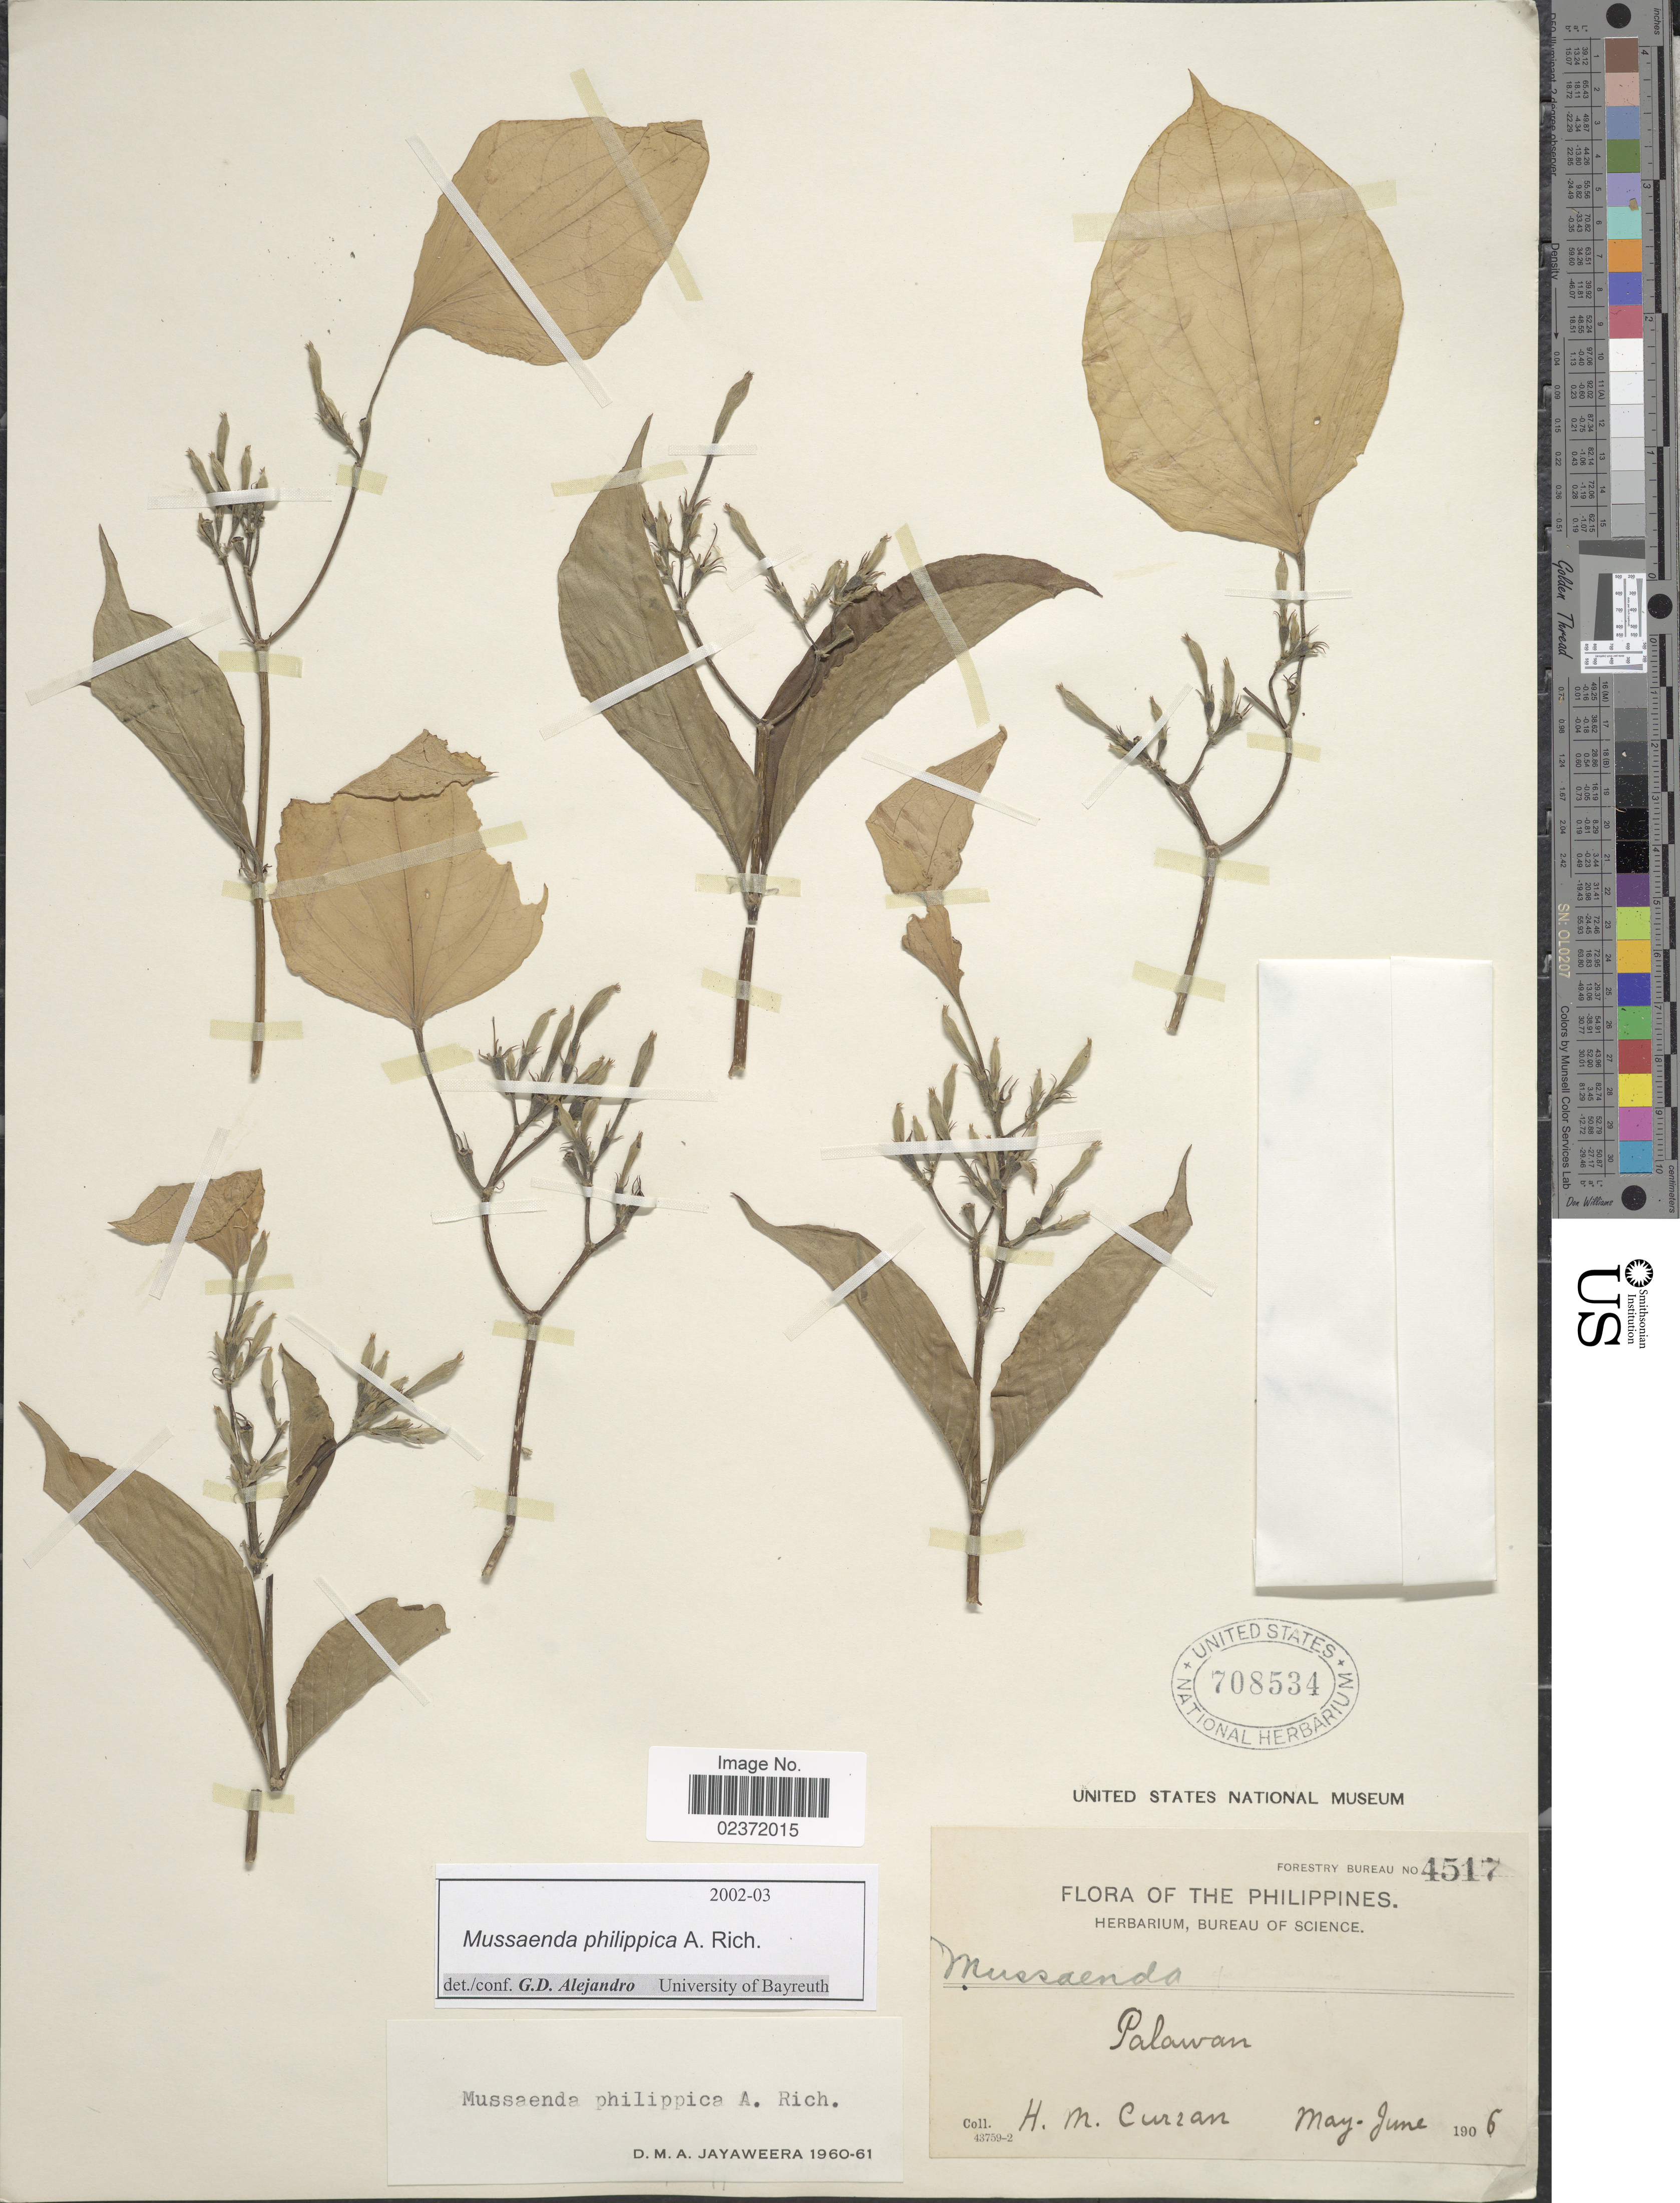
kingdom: Plantae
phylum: Tracheophyta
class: Magnoliopsida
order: Gentianales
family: Rubiaceae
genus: Mussaenda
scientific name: Mussaenda philippica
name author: A. Rich.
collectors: H. M. Curran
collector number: Forestry Bureau 4517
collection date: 1906-05/1906-06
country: Philippines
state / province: Mimaropa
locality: Palawan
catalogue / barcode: US 708534